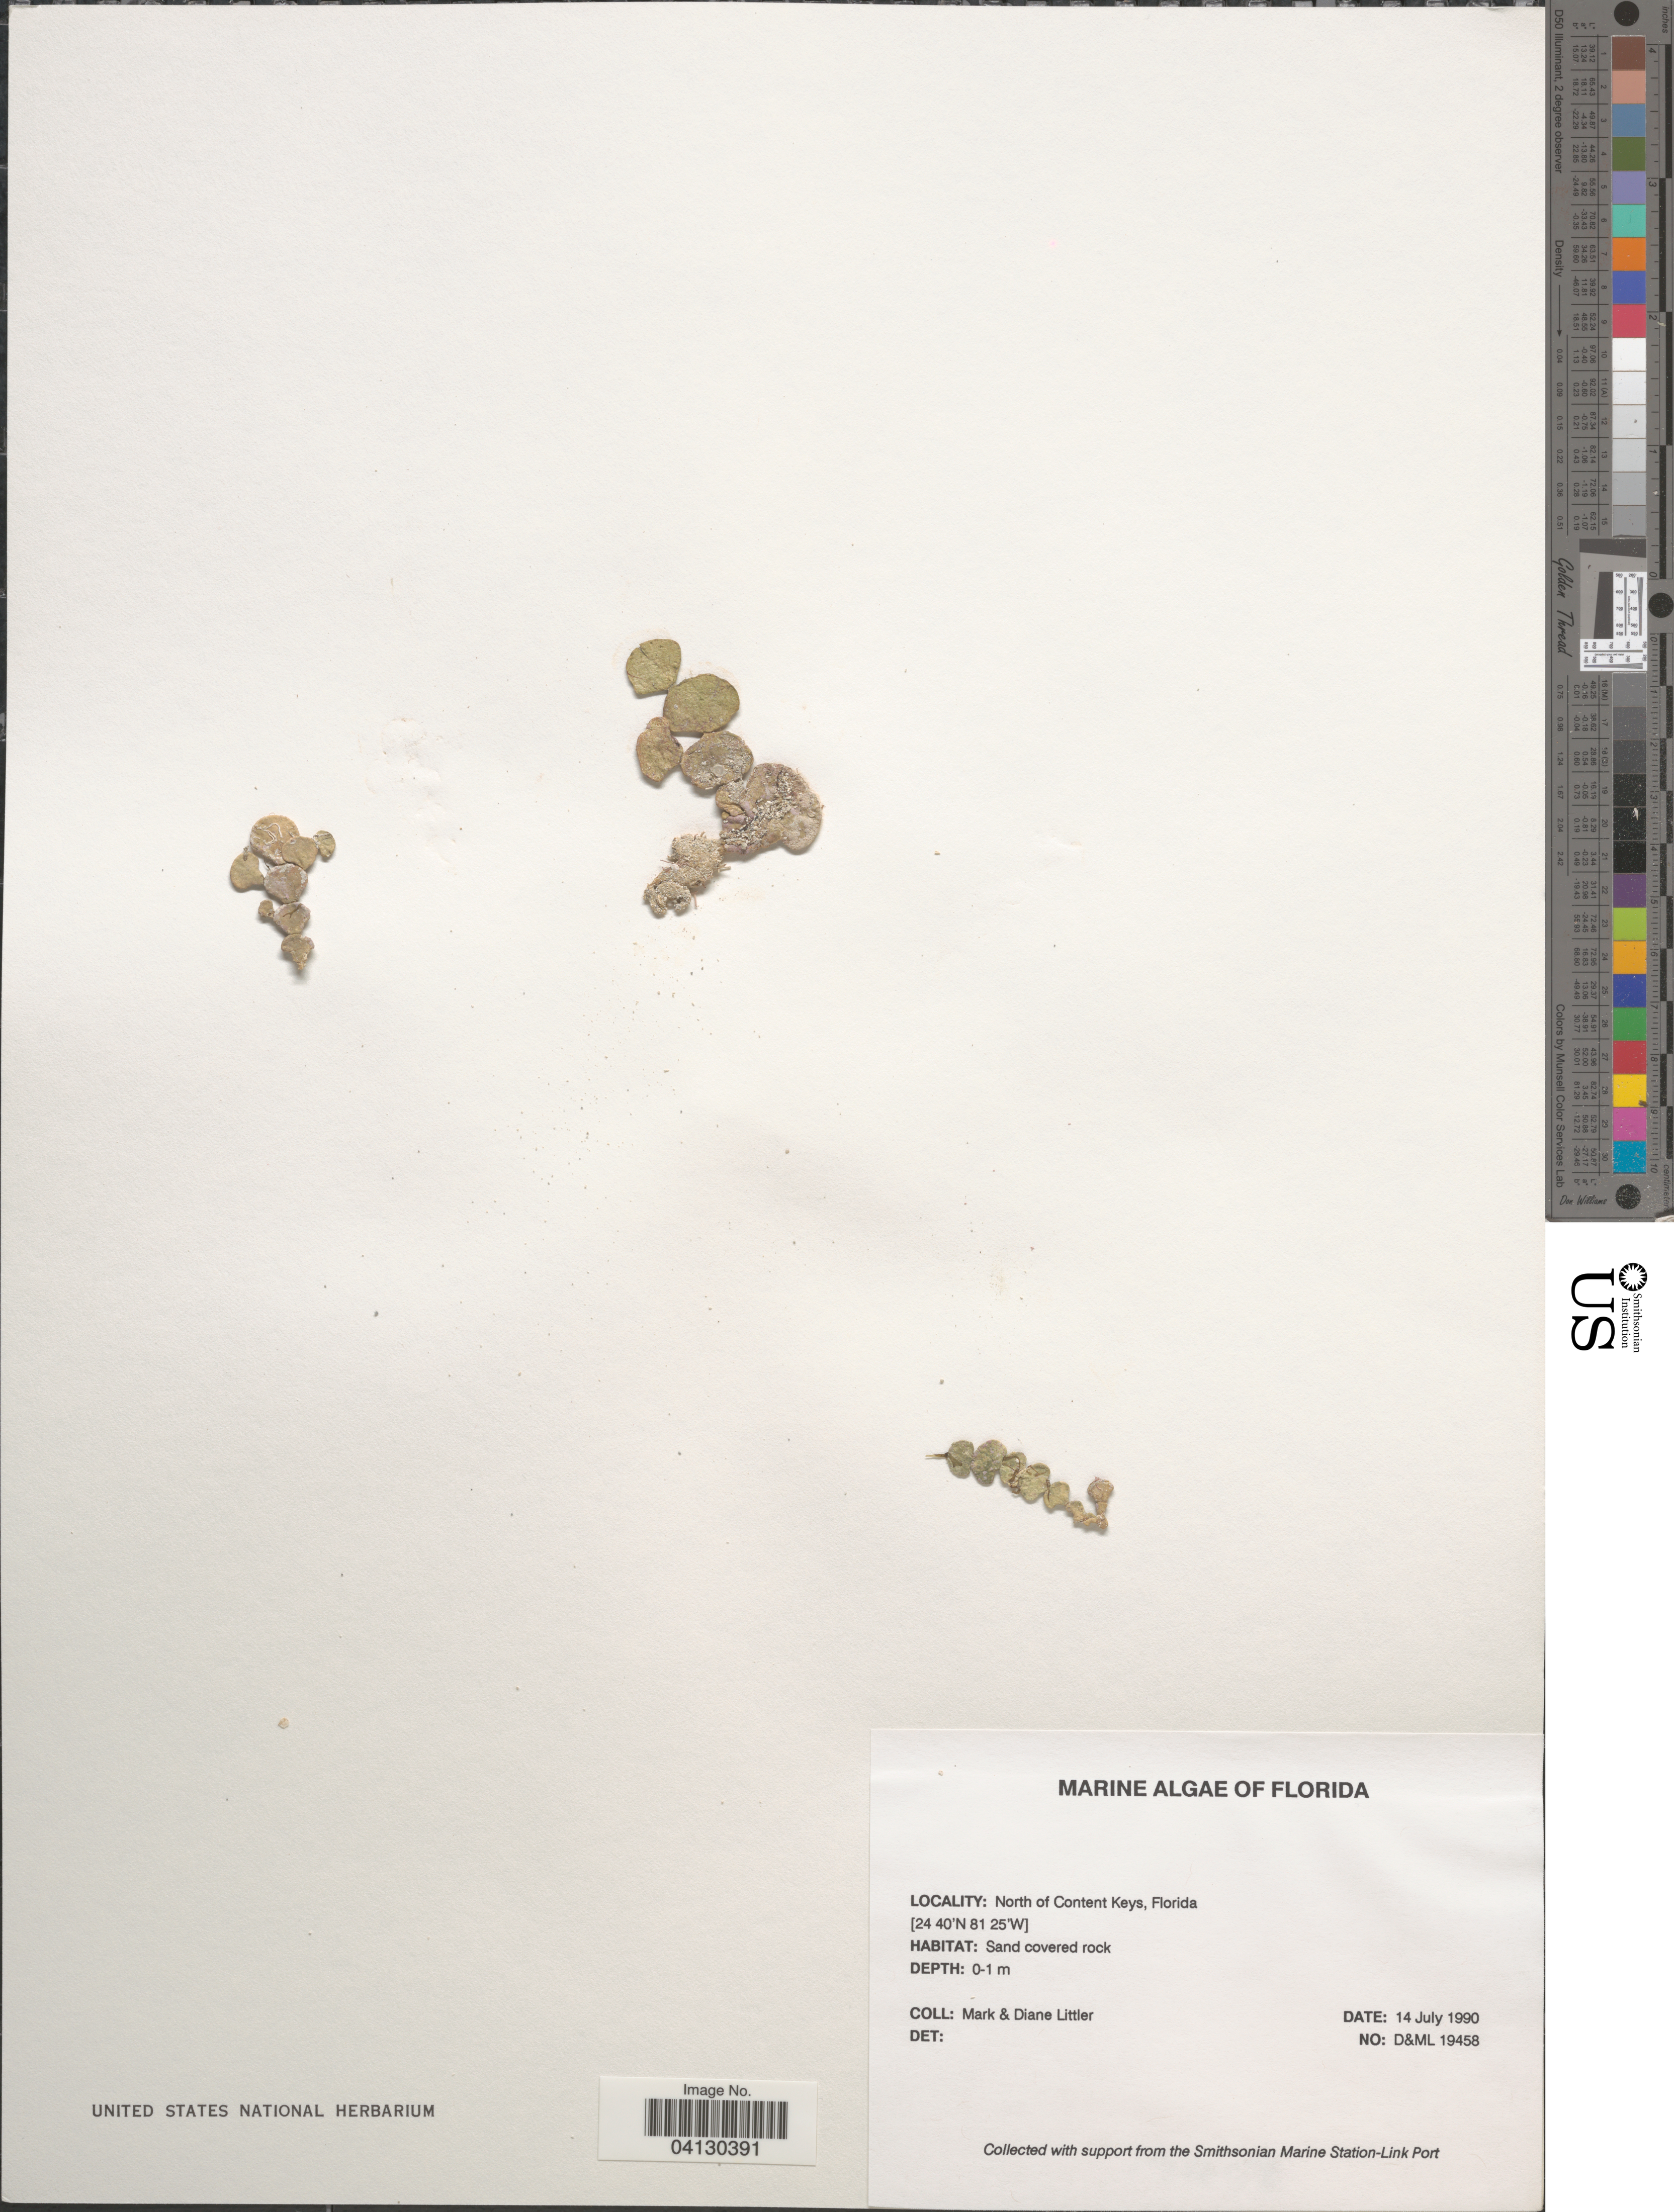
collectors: M. M. Littler & D. S. Littler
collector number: D&ML19458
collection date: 1990-07-14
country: United States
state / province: Florida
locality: North of Content Keys.